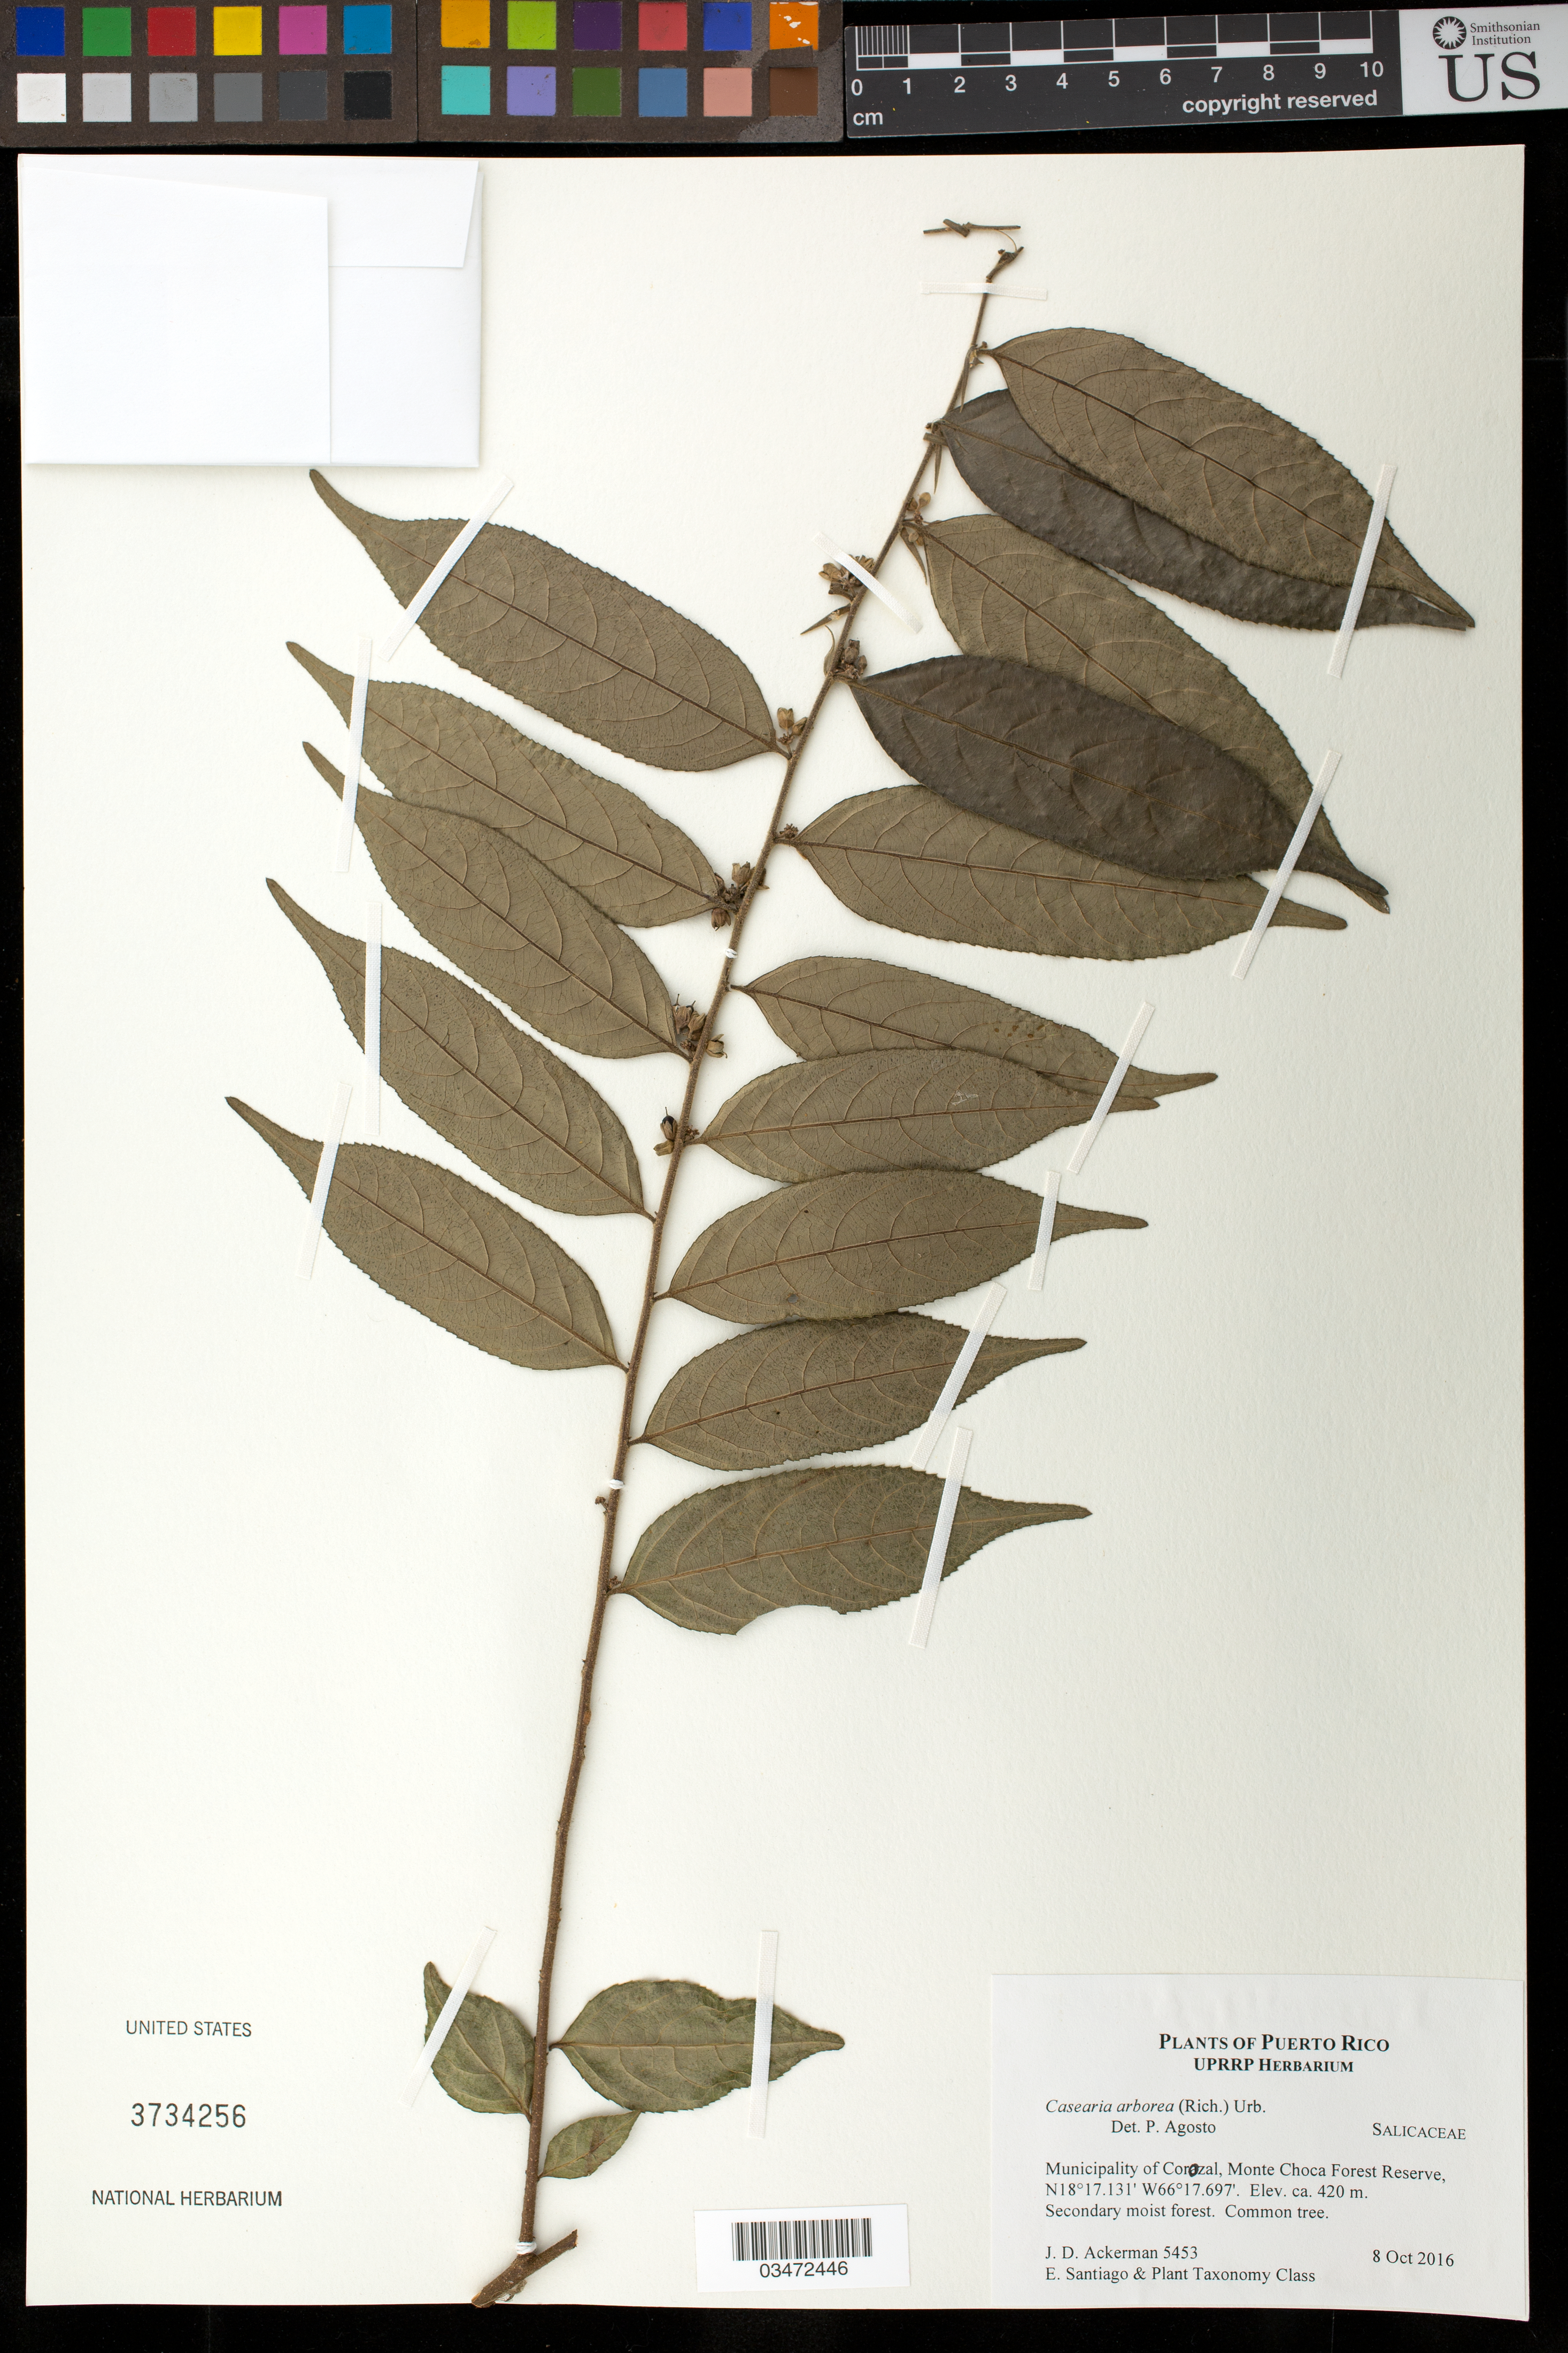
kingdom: Plantae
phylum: Tracheophyta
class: Magnoliopsida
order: Malpighiales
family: Salicaceae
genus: Casearia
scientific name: Casearia arborea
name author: (Rich.) Urb.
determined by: Agosto, P.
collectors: J. D. Ackerman, E. Santiago & UPR Plant Taxonomy Class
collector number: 5453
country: Puerto Rico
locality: Mun. Corozal, Monte Choca Forest Reserve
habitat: Secondary moist forest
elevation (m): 420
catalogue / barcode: US 3734256